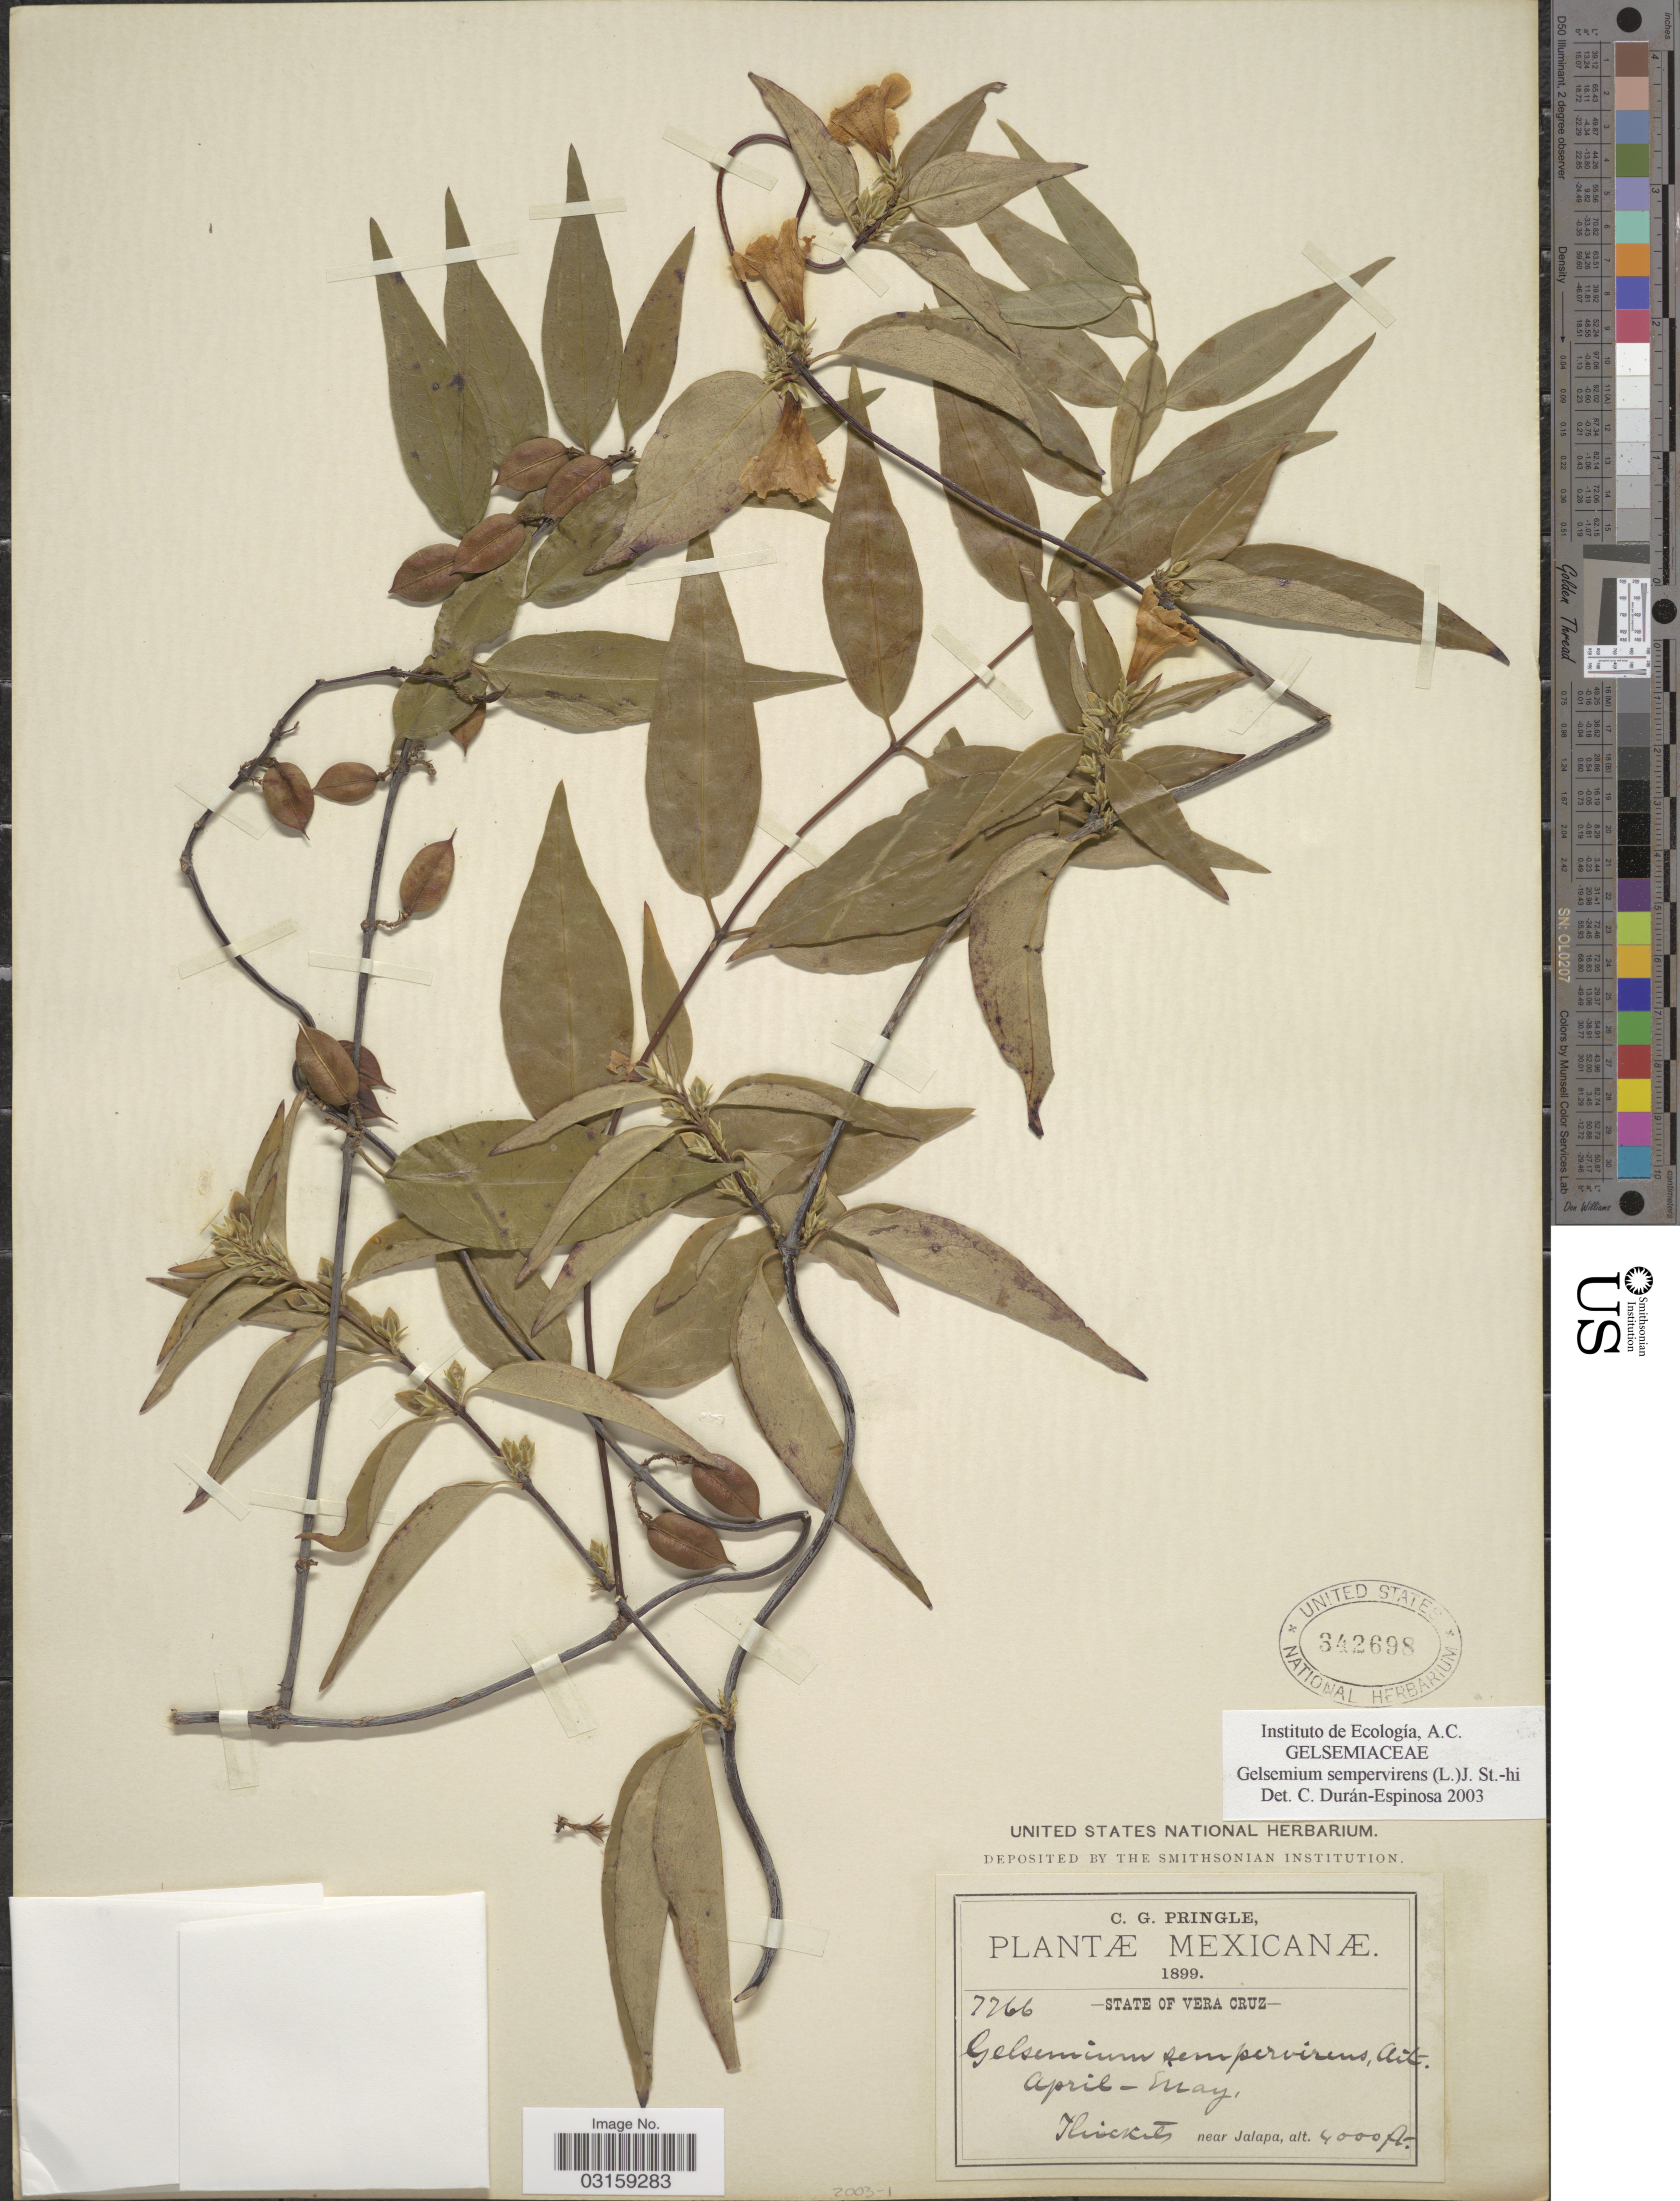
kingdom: Plantae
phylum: Tracheophyta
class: Magnoliopsida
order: Gentianales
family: Gelsemiaceae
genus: Gelsemium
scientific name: Gelsemium sempervirens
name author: (L.) J. St.-Hil.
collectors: C. G. Pringle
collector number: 7766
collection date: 1899-04/1899-05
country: Mexico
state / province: Veracruz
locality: State of Vera Cruz. Near Jalapa.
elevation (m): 1219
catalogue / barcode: US 342698